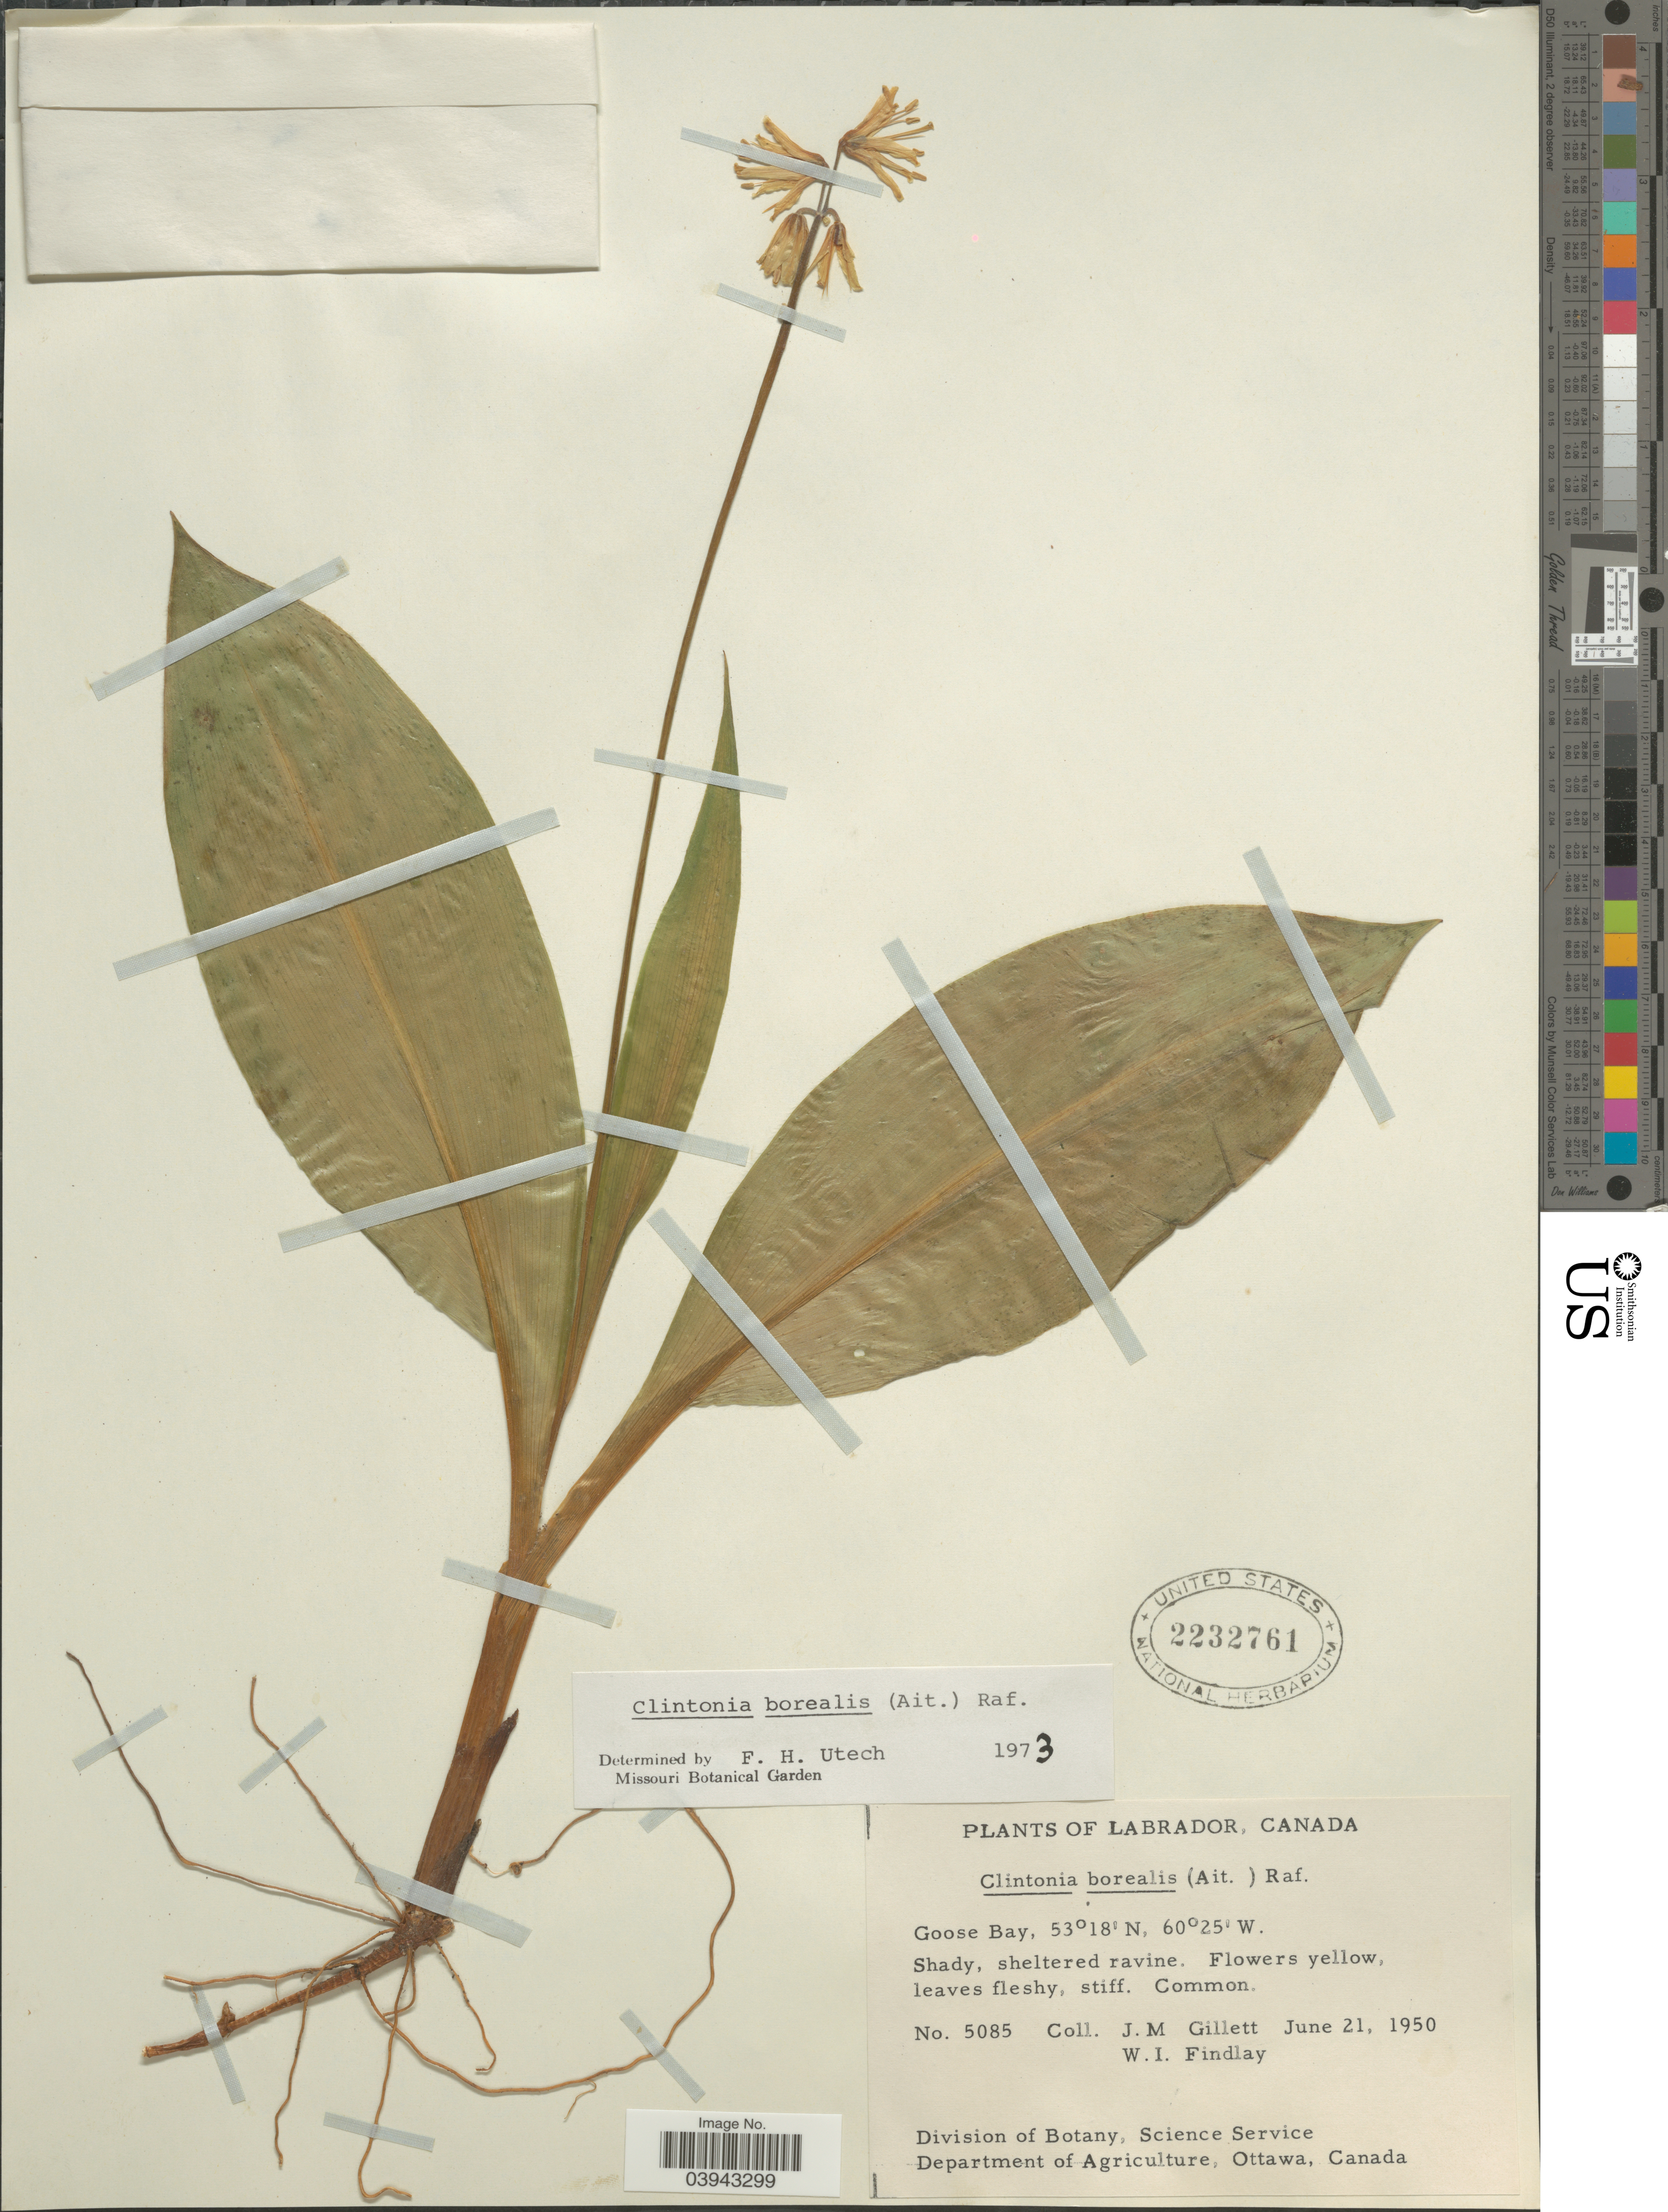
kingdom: Plantae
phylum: Tracheophyta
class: Liliopsida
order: Liliales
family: Liliaceae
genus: Clintonia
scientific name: Clintonia borealis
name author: (Aiton) Raf.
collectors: J. M. Gillett & W. Findlay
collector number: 5085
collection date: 1950-06-21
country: Canada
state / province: Newfoundland and Labrador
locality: Labrador. Goose Bay.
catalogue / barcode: US 2232761